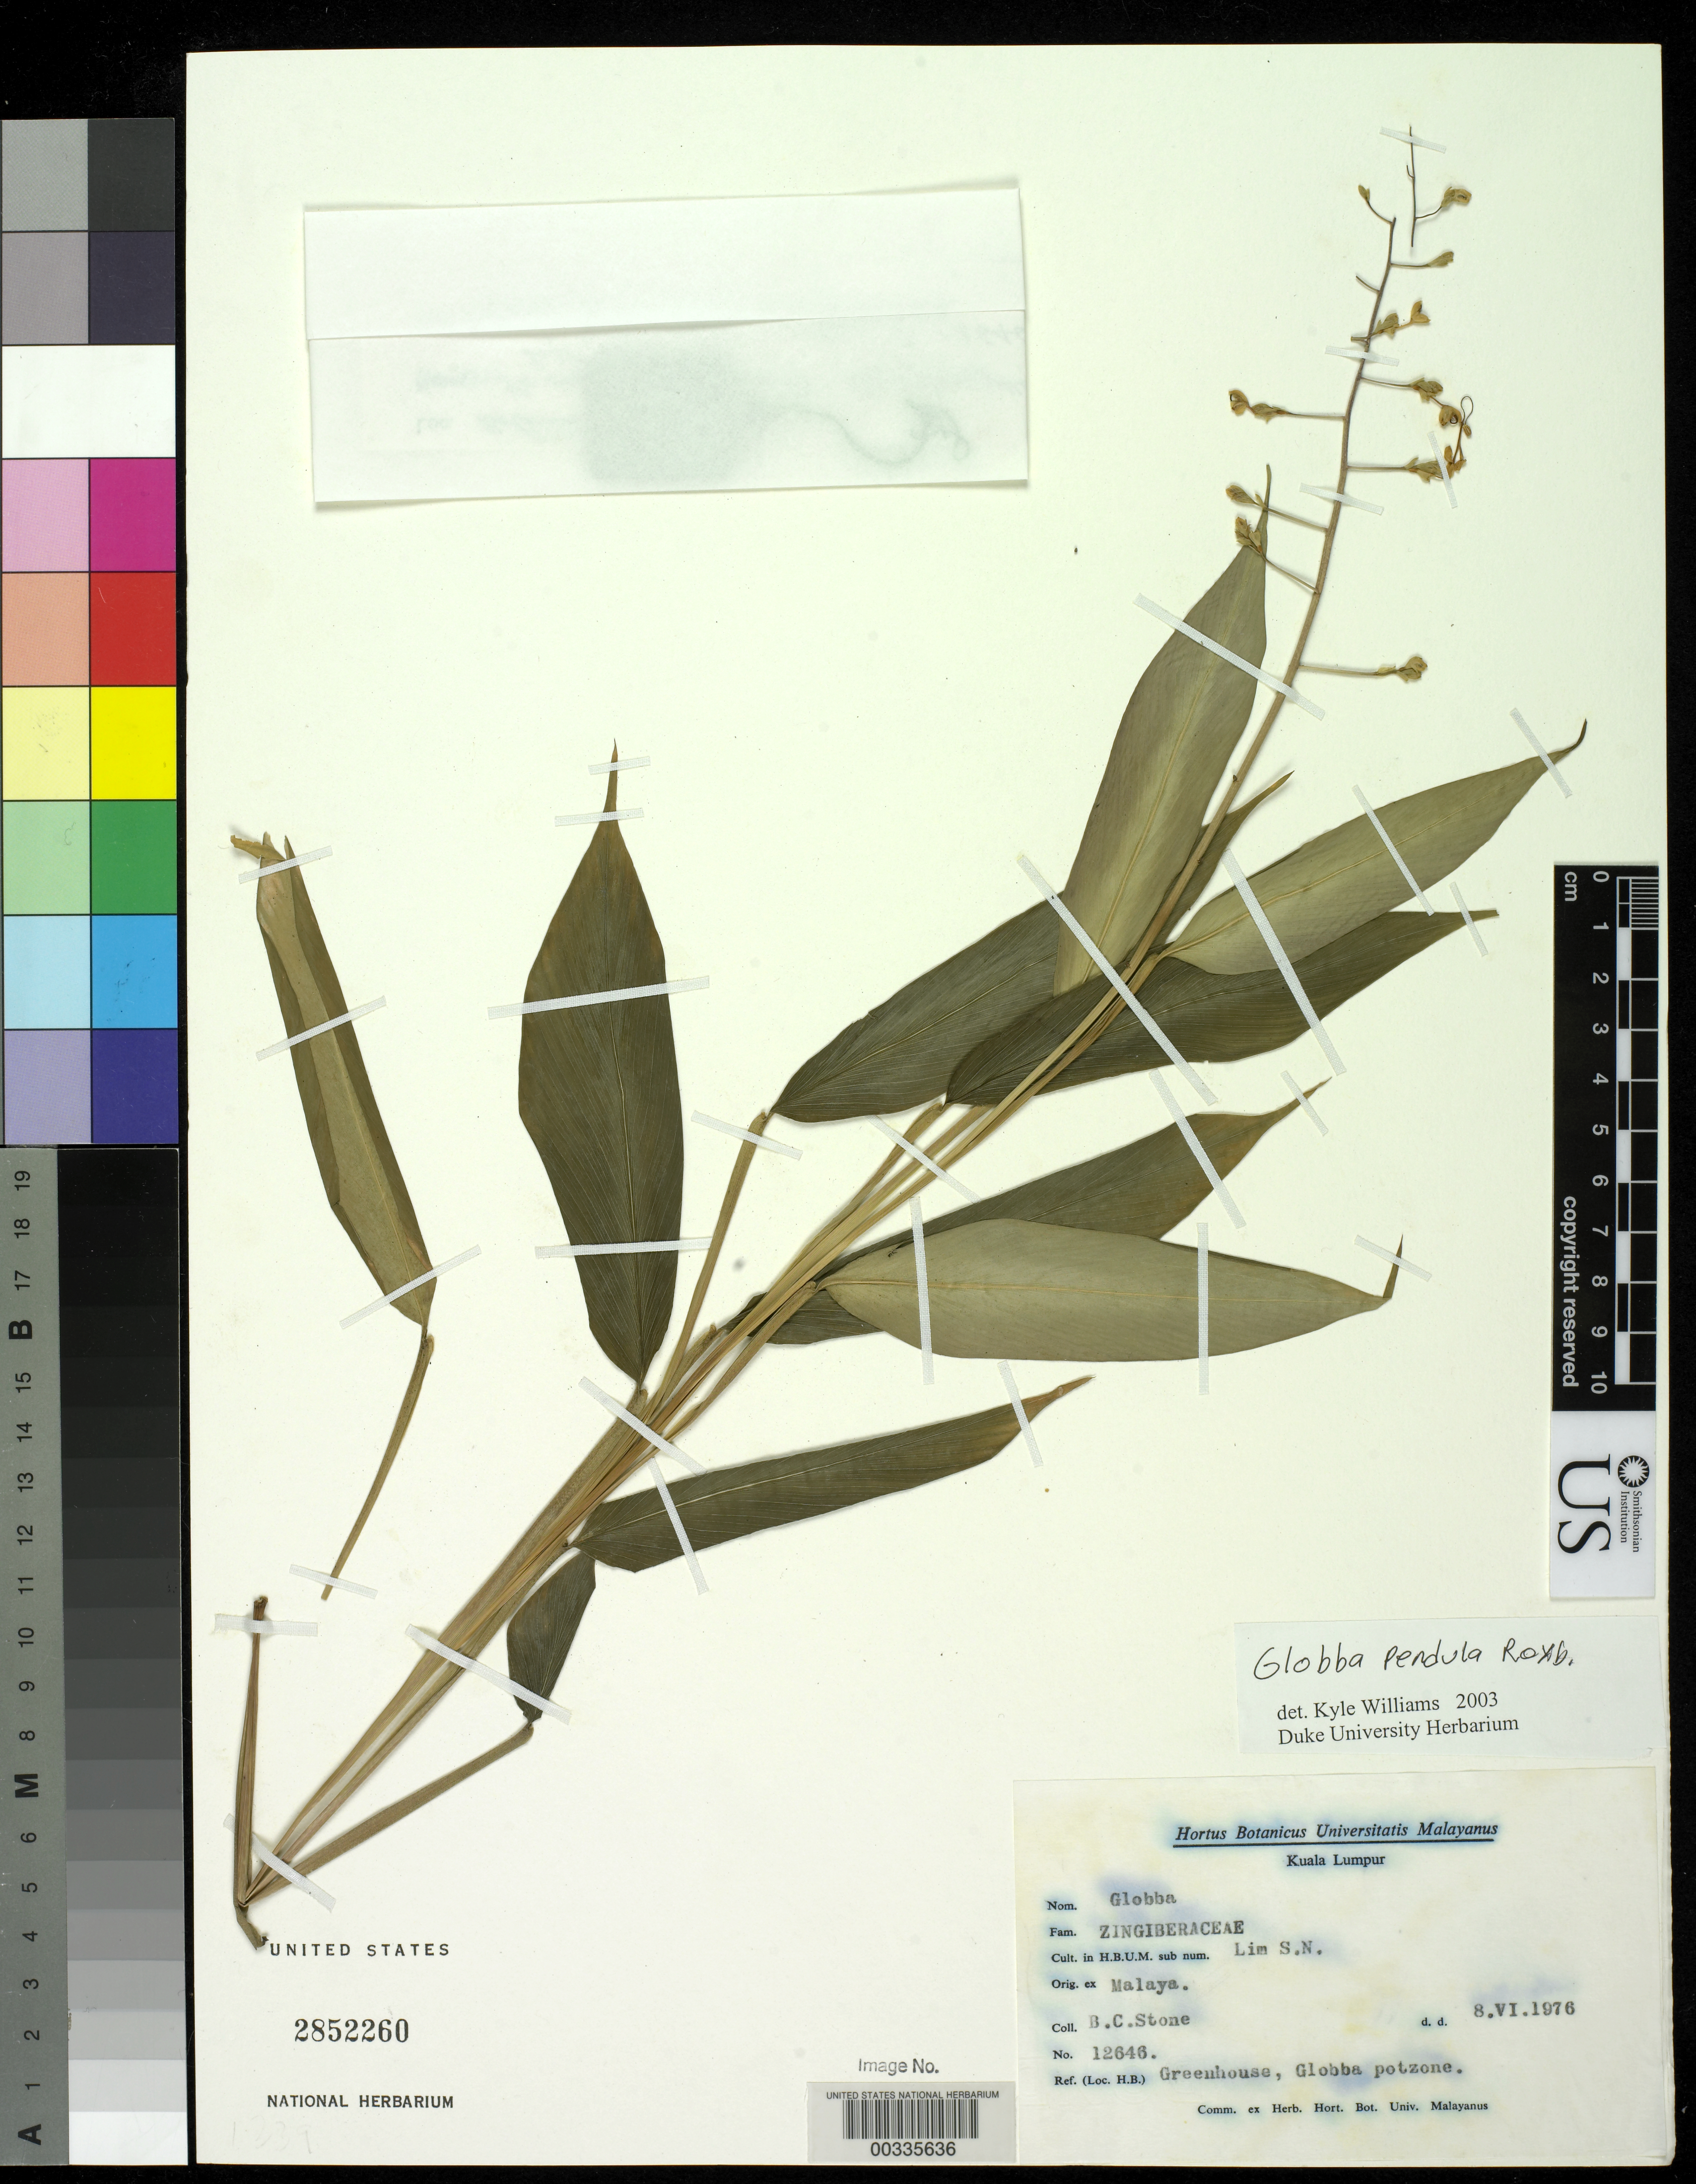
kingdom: Plantae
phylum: Tracheophyta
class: Liliopsida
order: Zingiberales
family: Zingiberaceae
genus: Globba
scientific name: Globba pendula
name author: Roxb.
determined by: Williams, K. J.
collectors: B. C. Stone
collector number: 12646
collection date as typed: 08 Jun 1976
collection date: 1976-06-08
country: Malaysia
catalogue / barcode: US 2852260